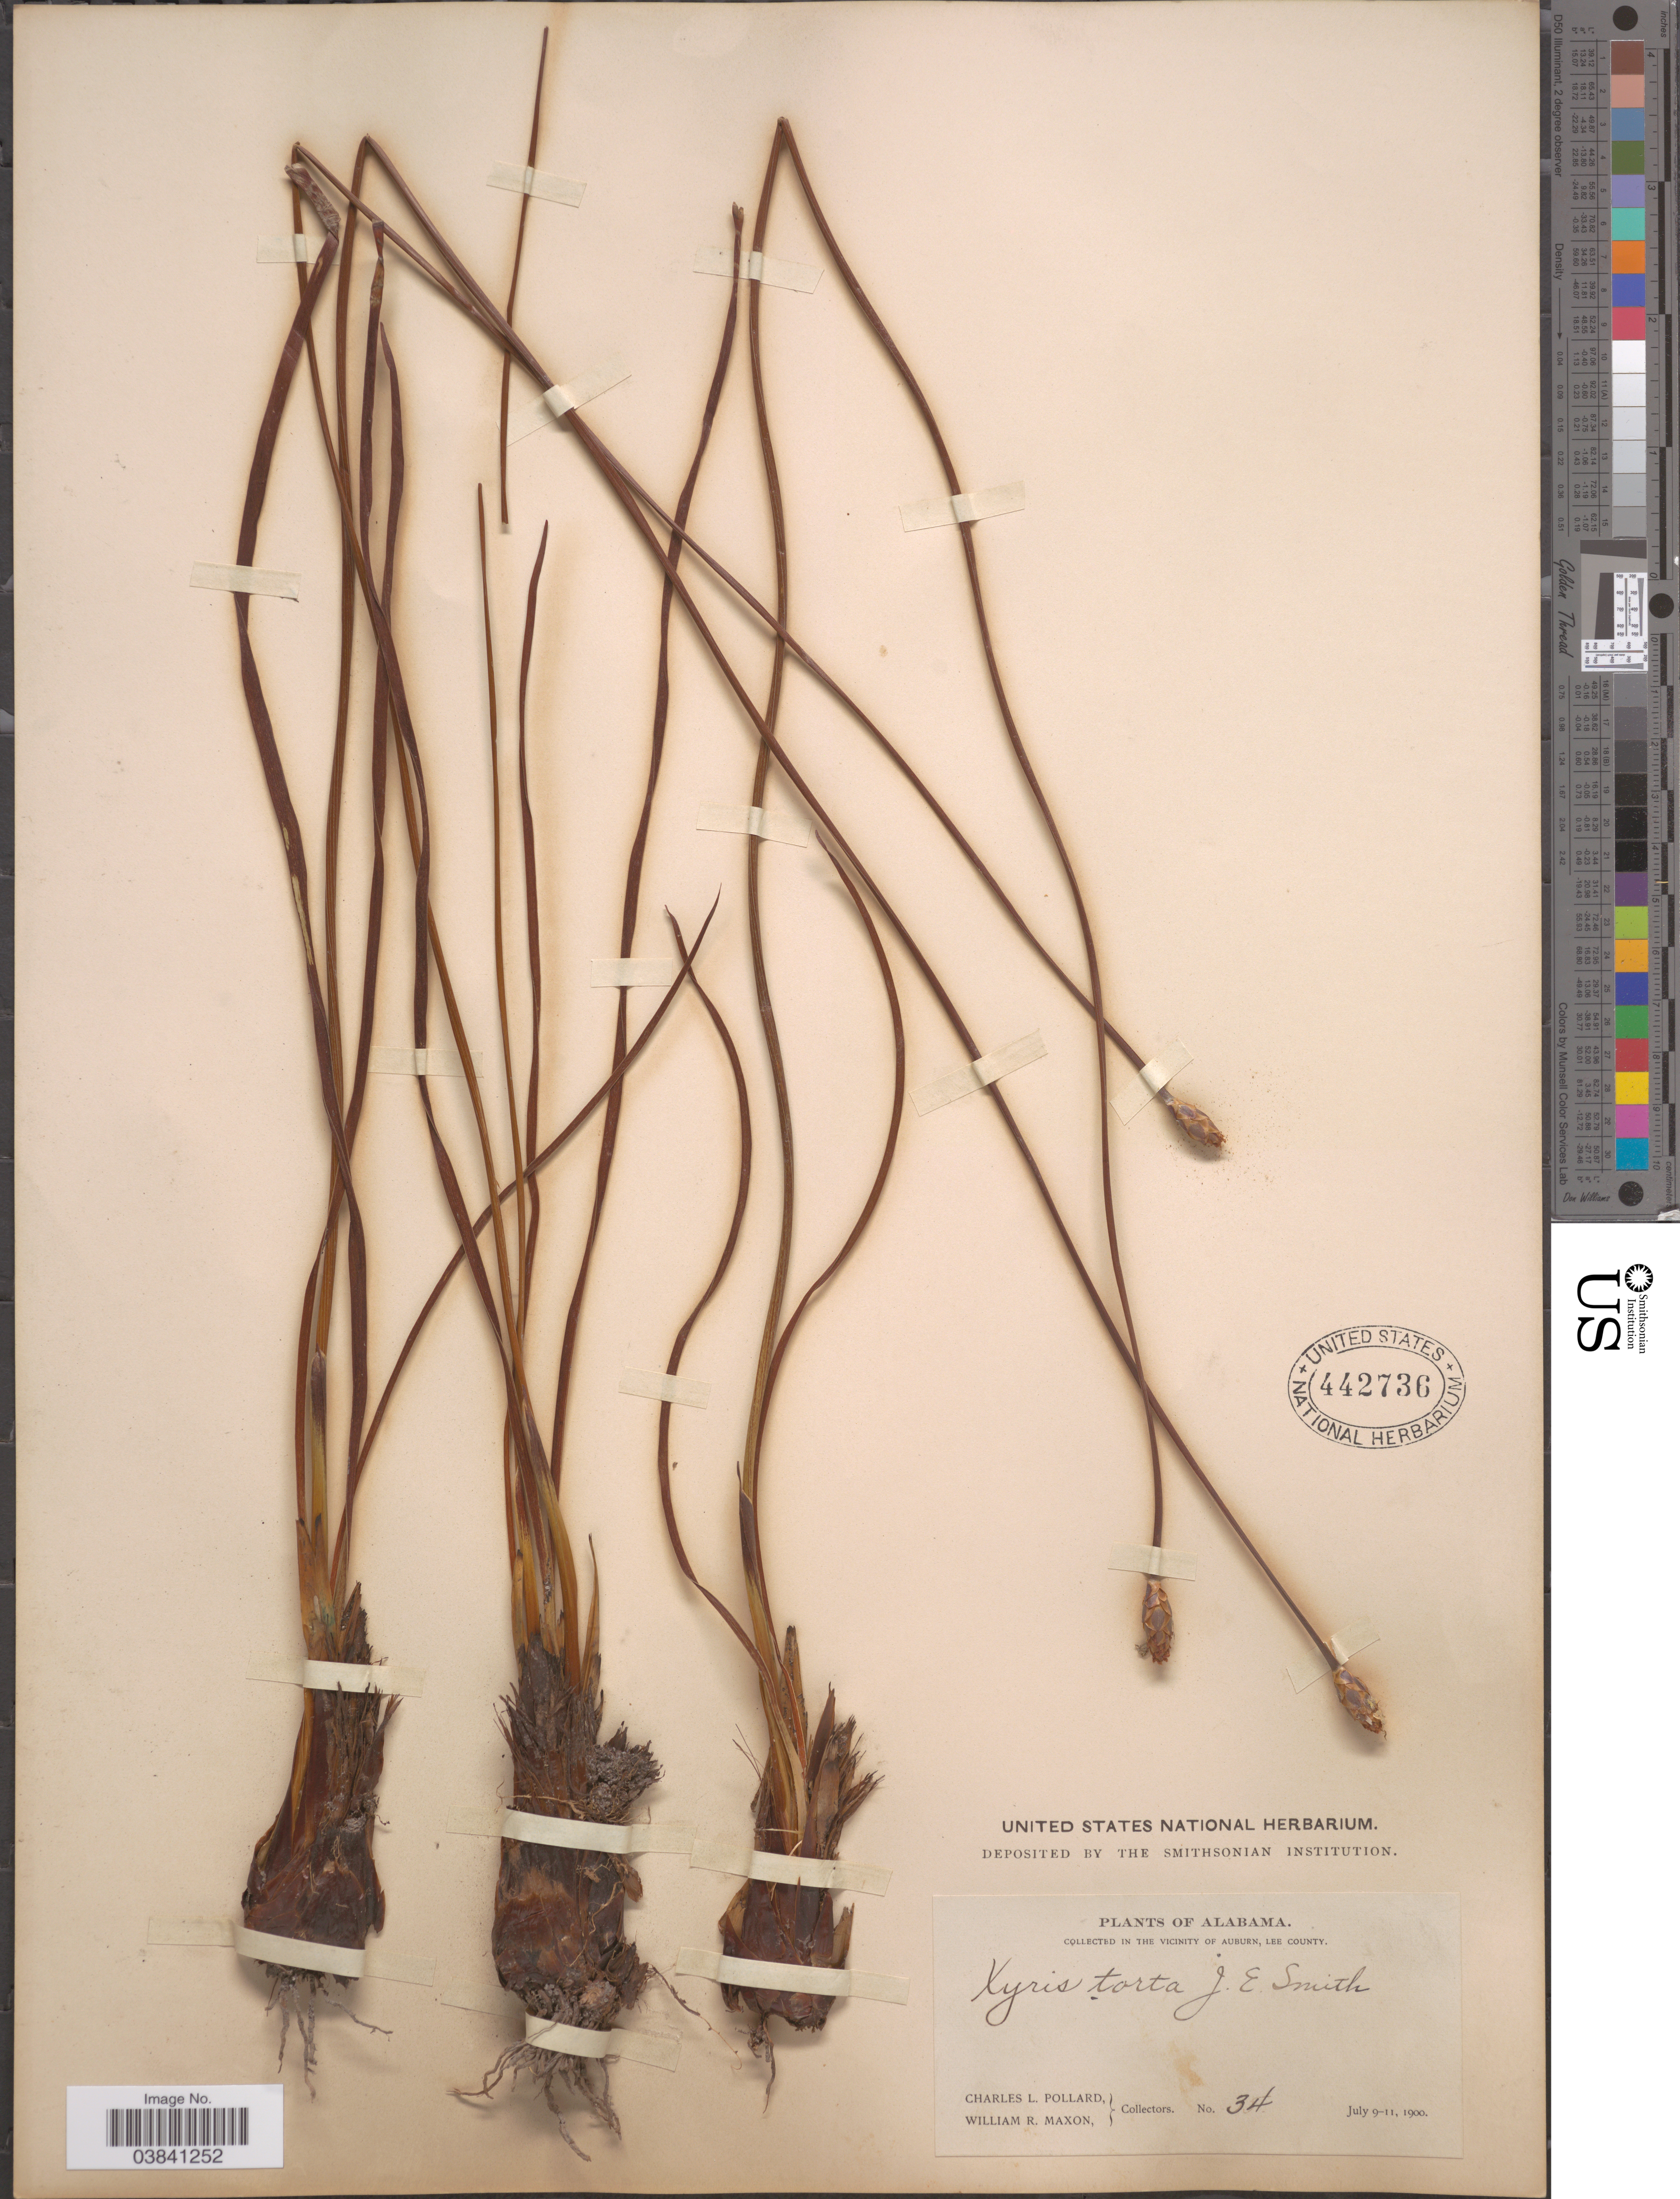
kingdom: Plantae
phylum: Tracheophyta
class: Liliopsida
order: Poales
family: Xyridaceae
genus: Xyris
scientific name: Xyris caroliniana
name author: Walter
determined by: Strong, Mark T., (BOT), Smithsonian Institution - National Museum of Natural History (UNITED STATES)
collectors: C. L. Pollard & W. R. Maxon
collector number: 34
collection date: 1900-07-09/1900-07-11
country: United States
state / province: Alabama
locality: In the vicinity of Auburn, Lee County.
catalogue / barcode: US 442736